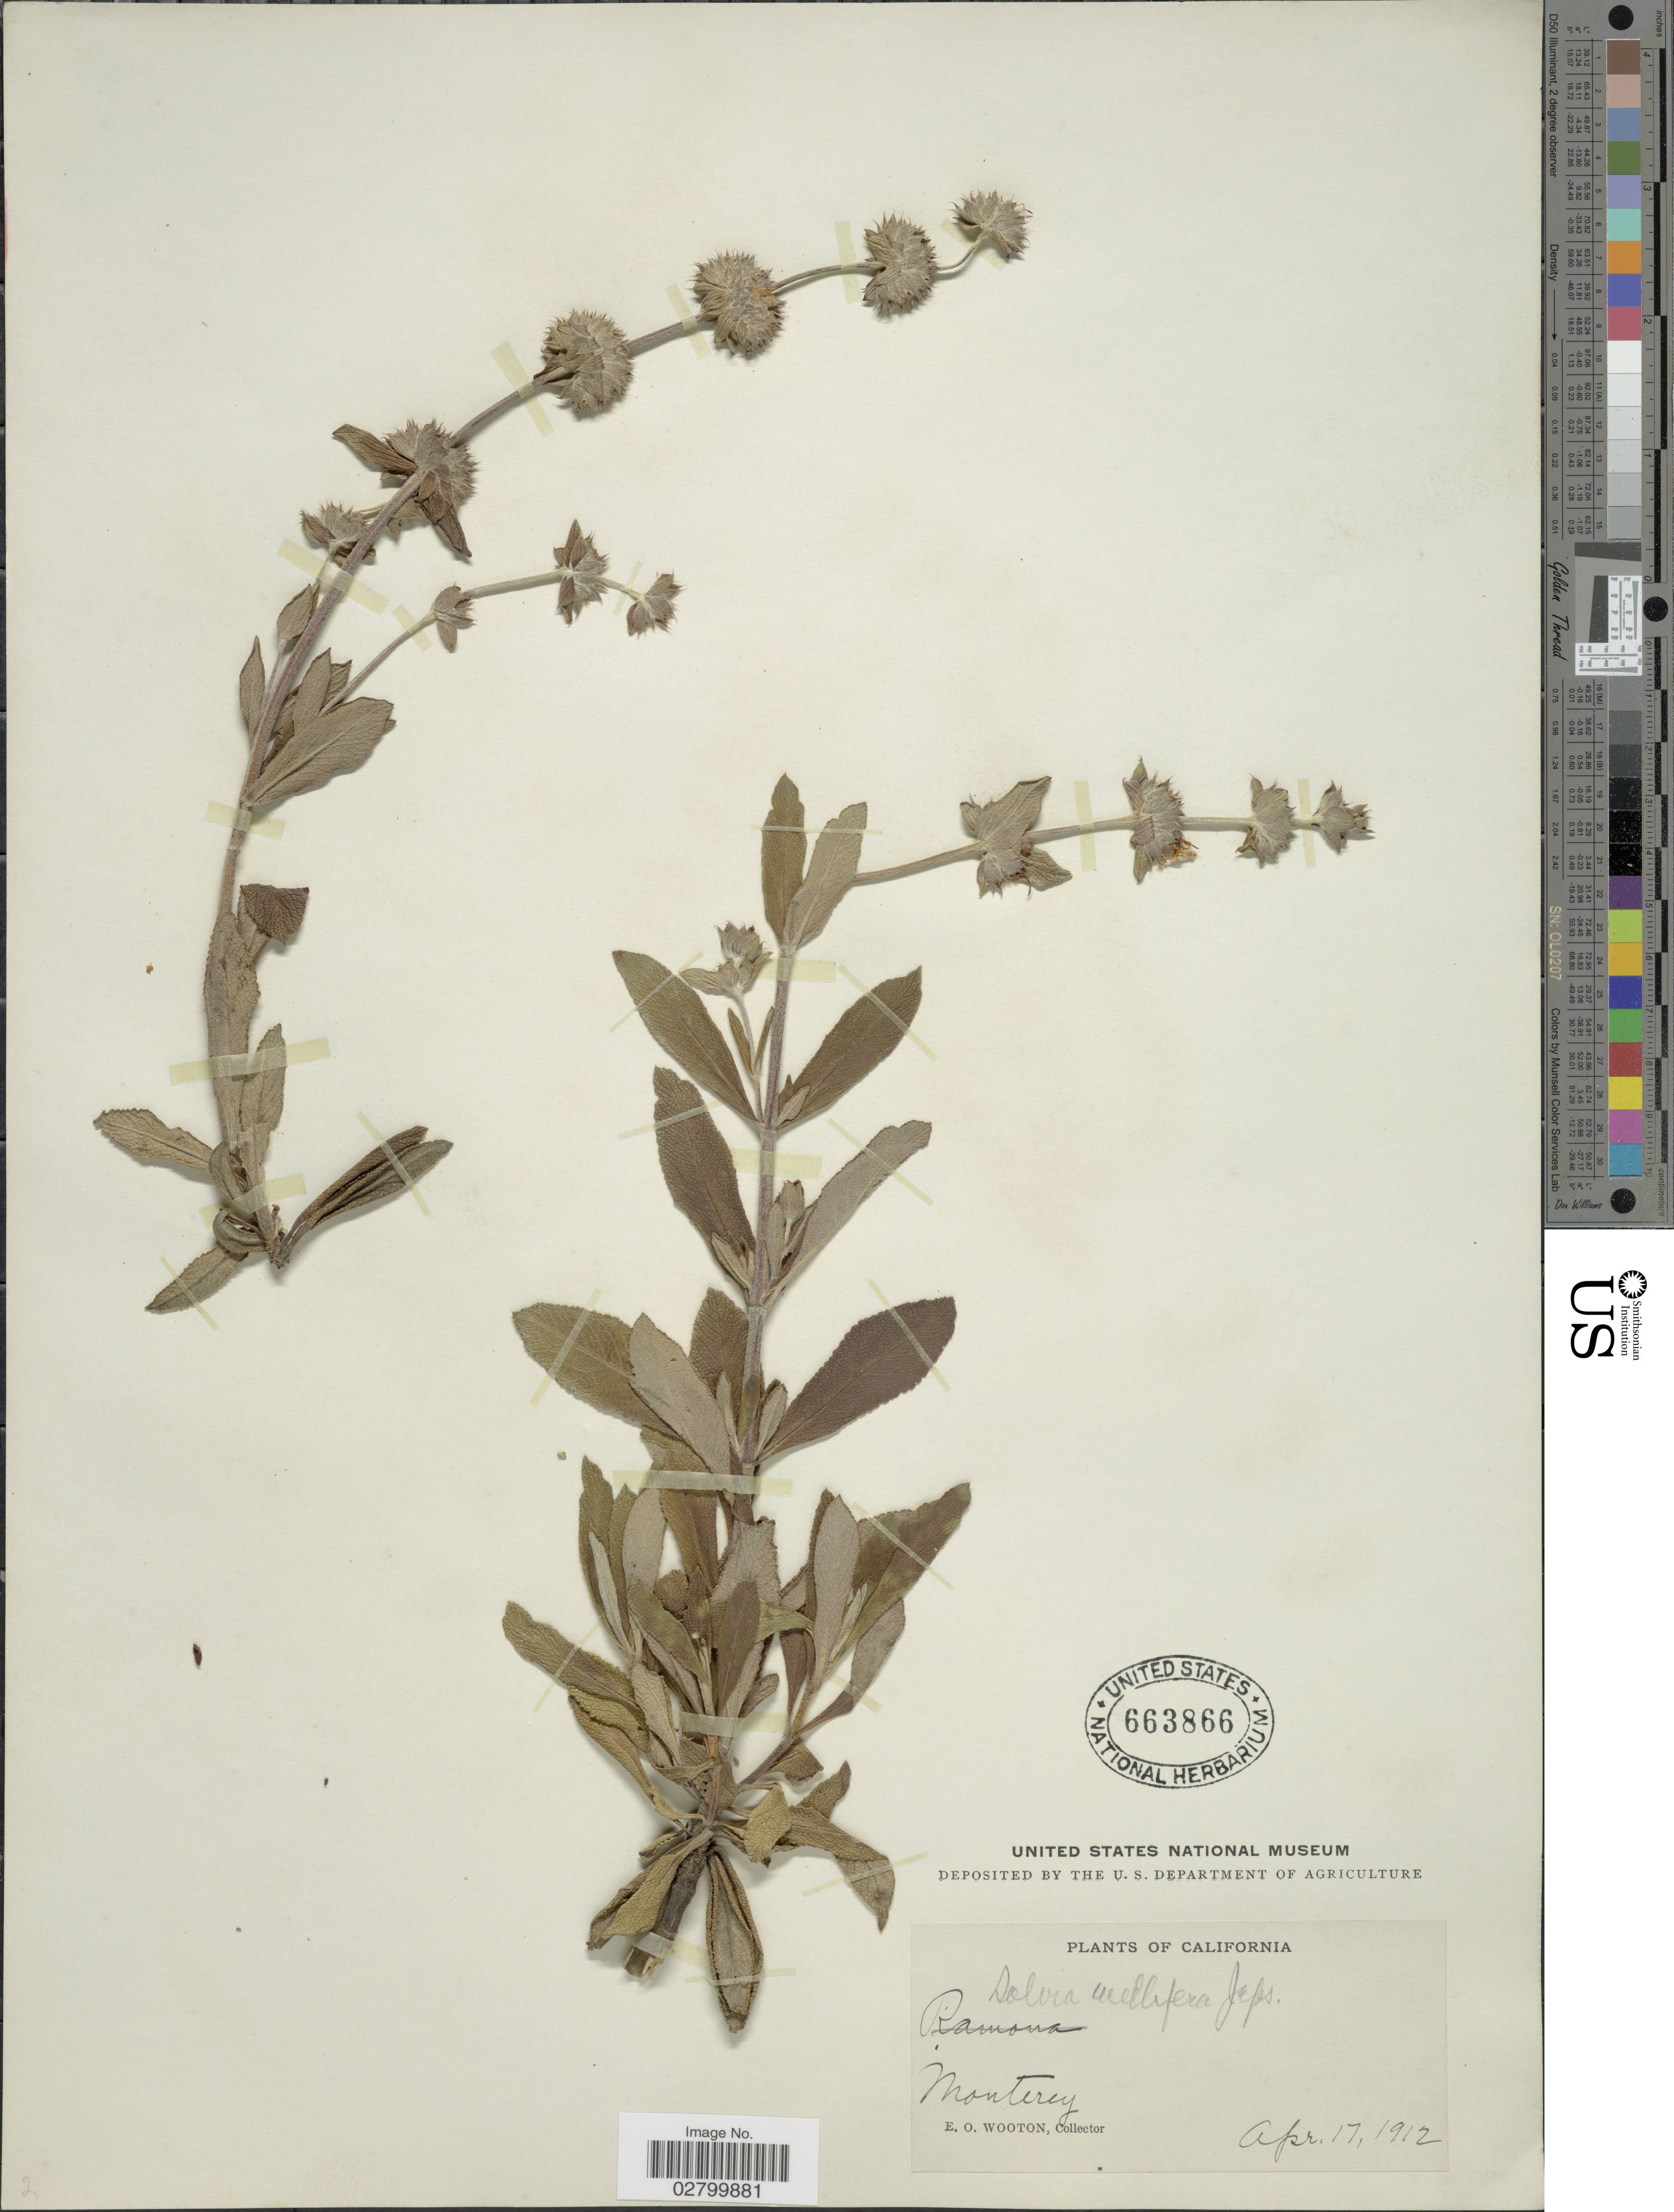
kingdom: Plantae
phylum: Tracheophyta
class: Magnoliopsida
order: Lamiales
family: Lamiaceae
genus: Salvia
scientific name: Salvia mellifera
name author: Greene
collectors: E. O. Wooton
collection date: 1912-04-17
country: United States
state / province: California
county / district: Monterey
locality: Monterey.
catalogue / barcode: US 663866